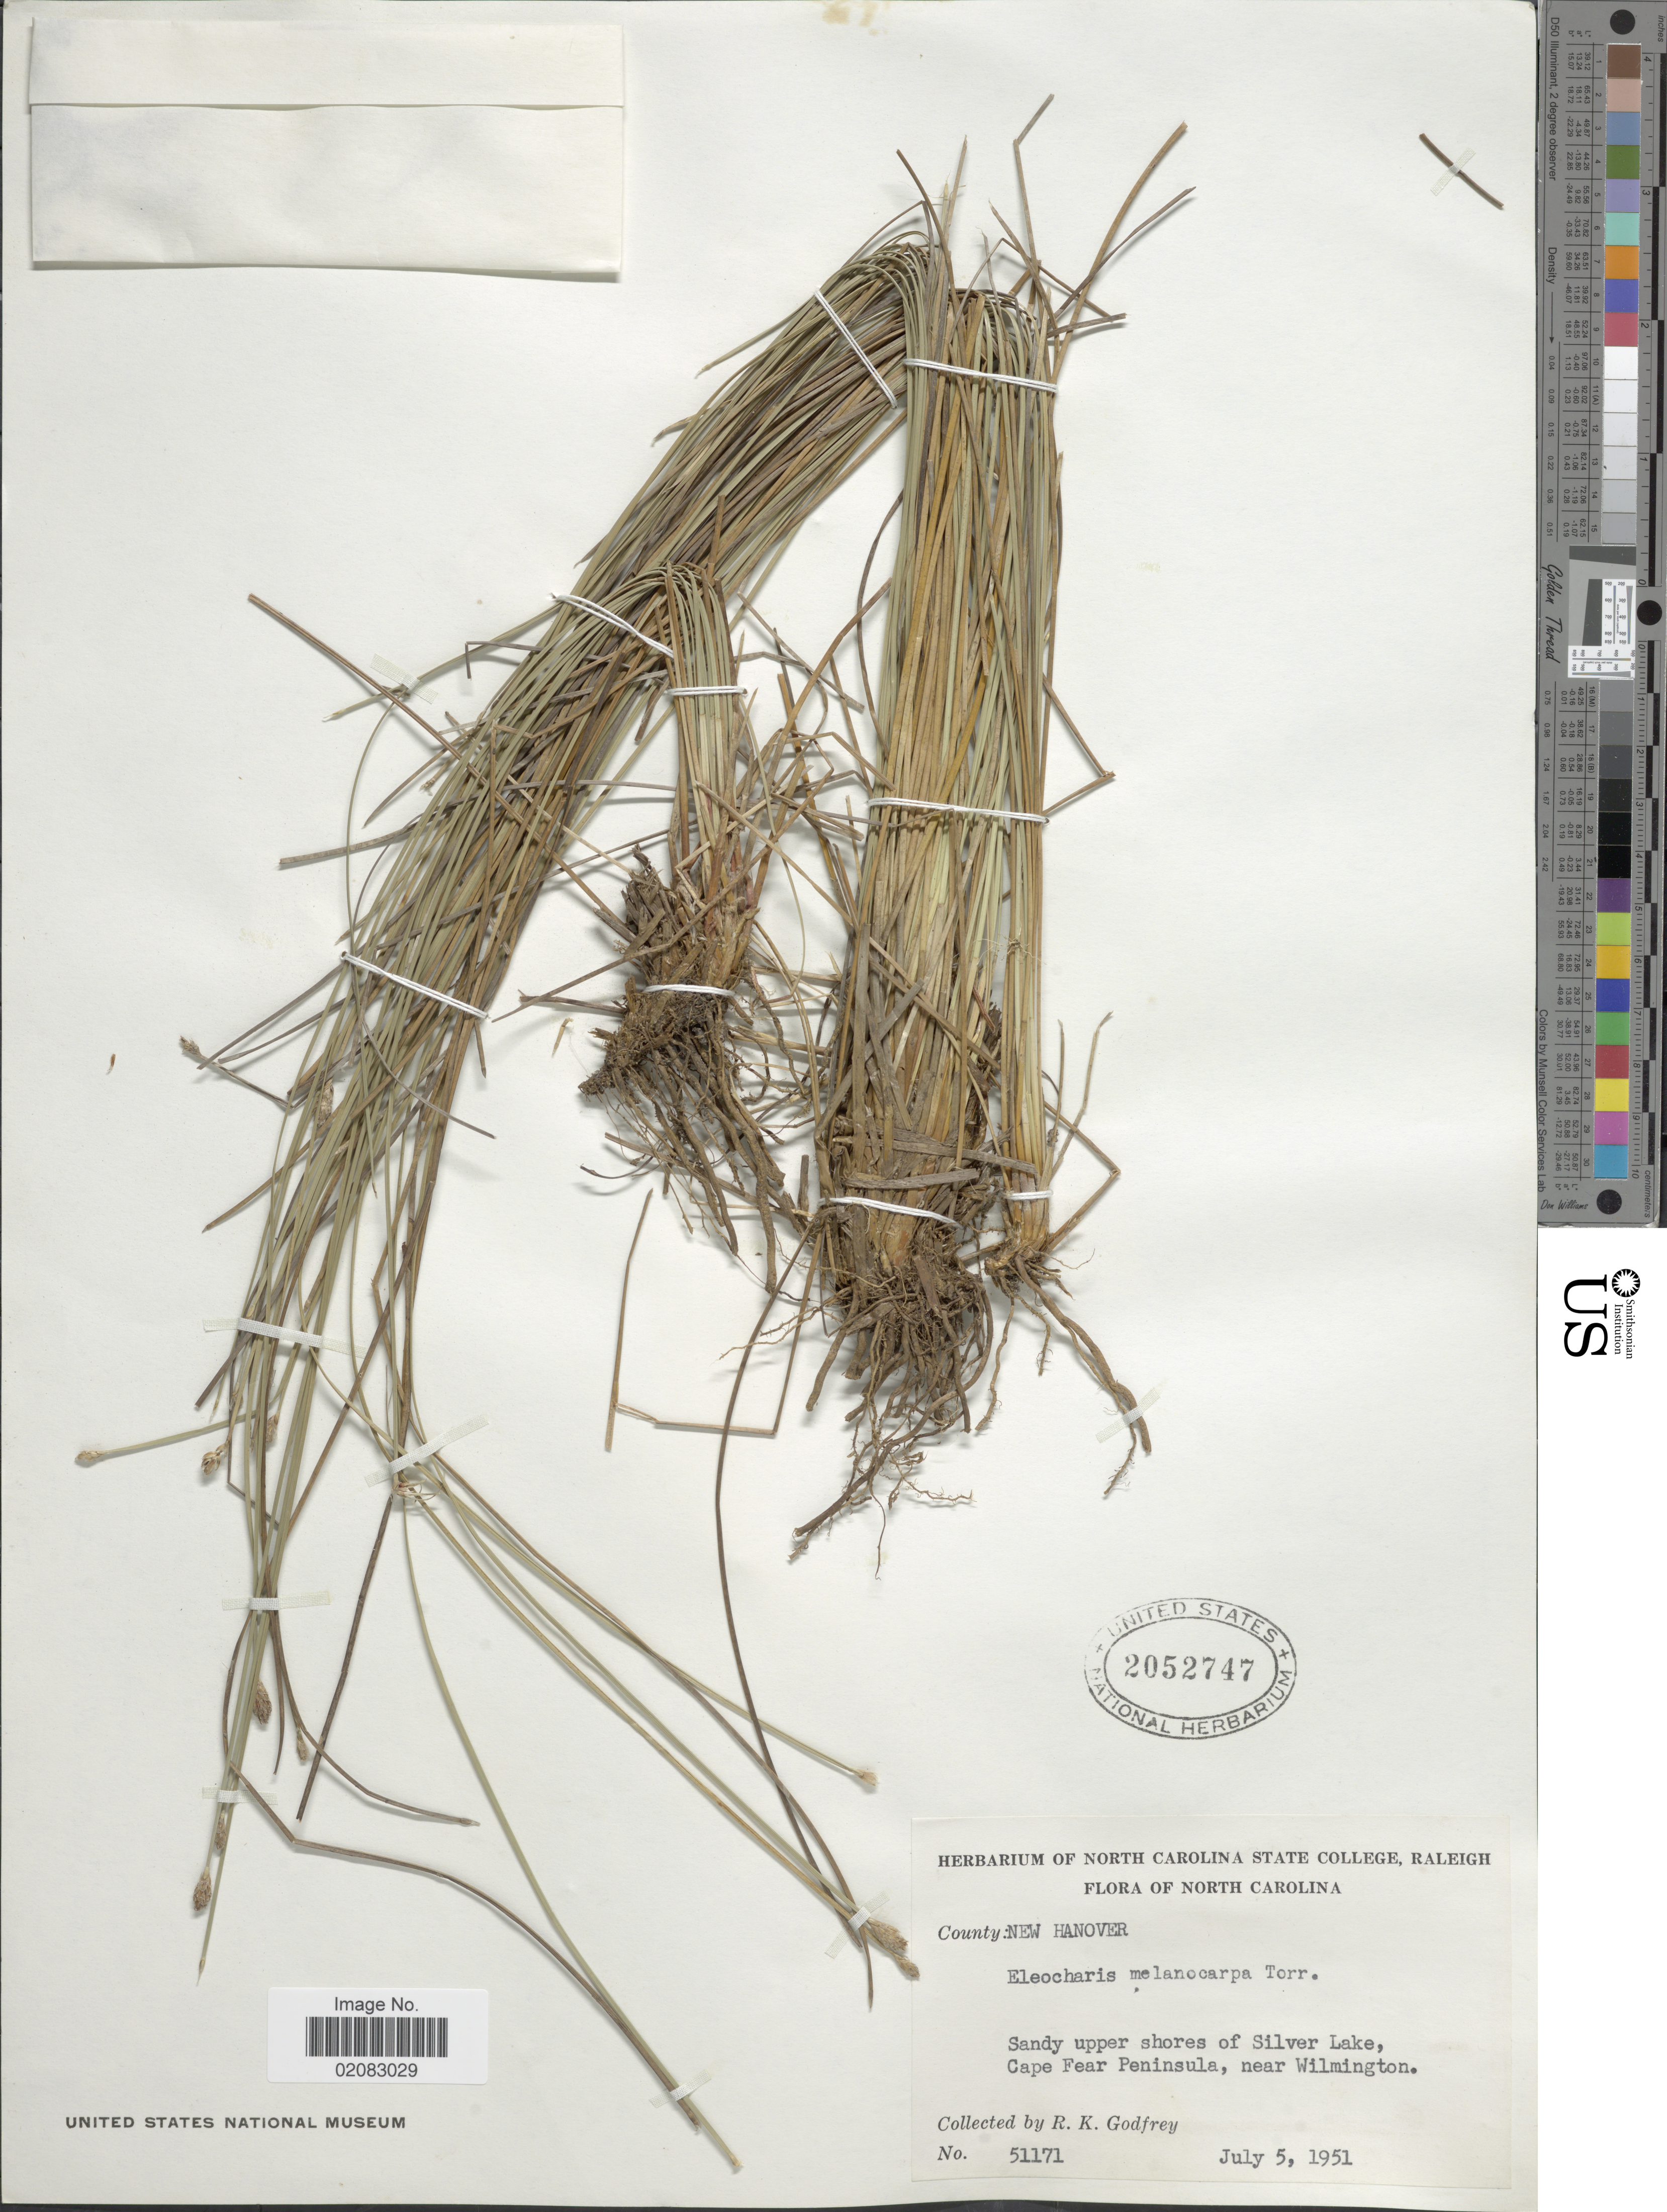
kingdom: Plantae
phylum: Tracheophyta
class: Liliopsida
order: Poales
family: Cyperaceae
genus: Eleocharis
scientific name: Eleocharis melanocarpa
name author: Torr.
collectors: R. K. Godfrey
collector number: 51171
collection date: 1951-07-05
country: United States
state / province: North Carolina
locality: County: New Hanover, Sandy upper shores of Silver Lake, Cape Fear Peninsula, near Wilmington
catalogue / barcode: US 2052747